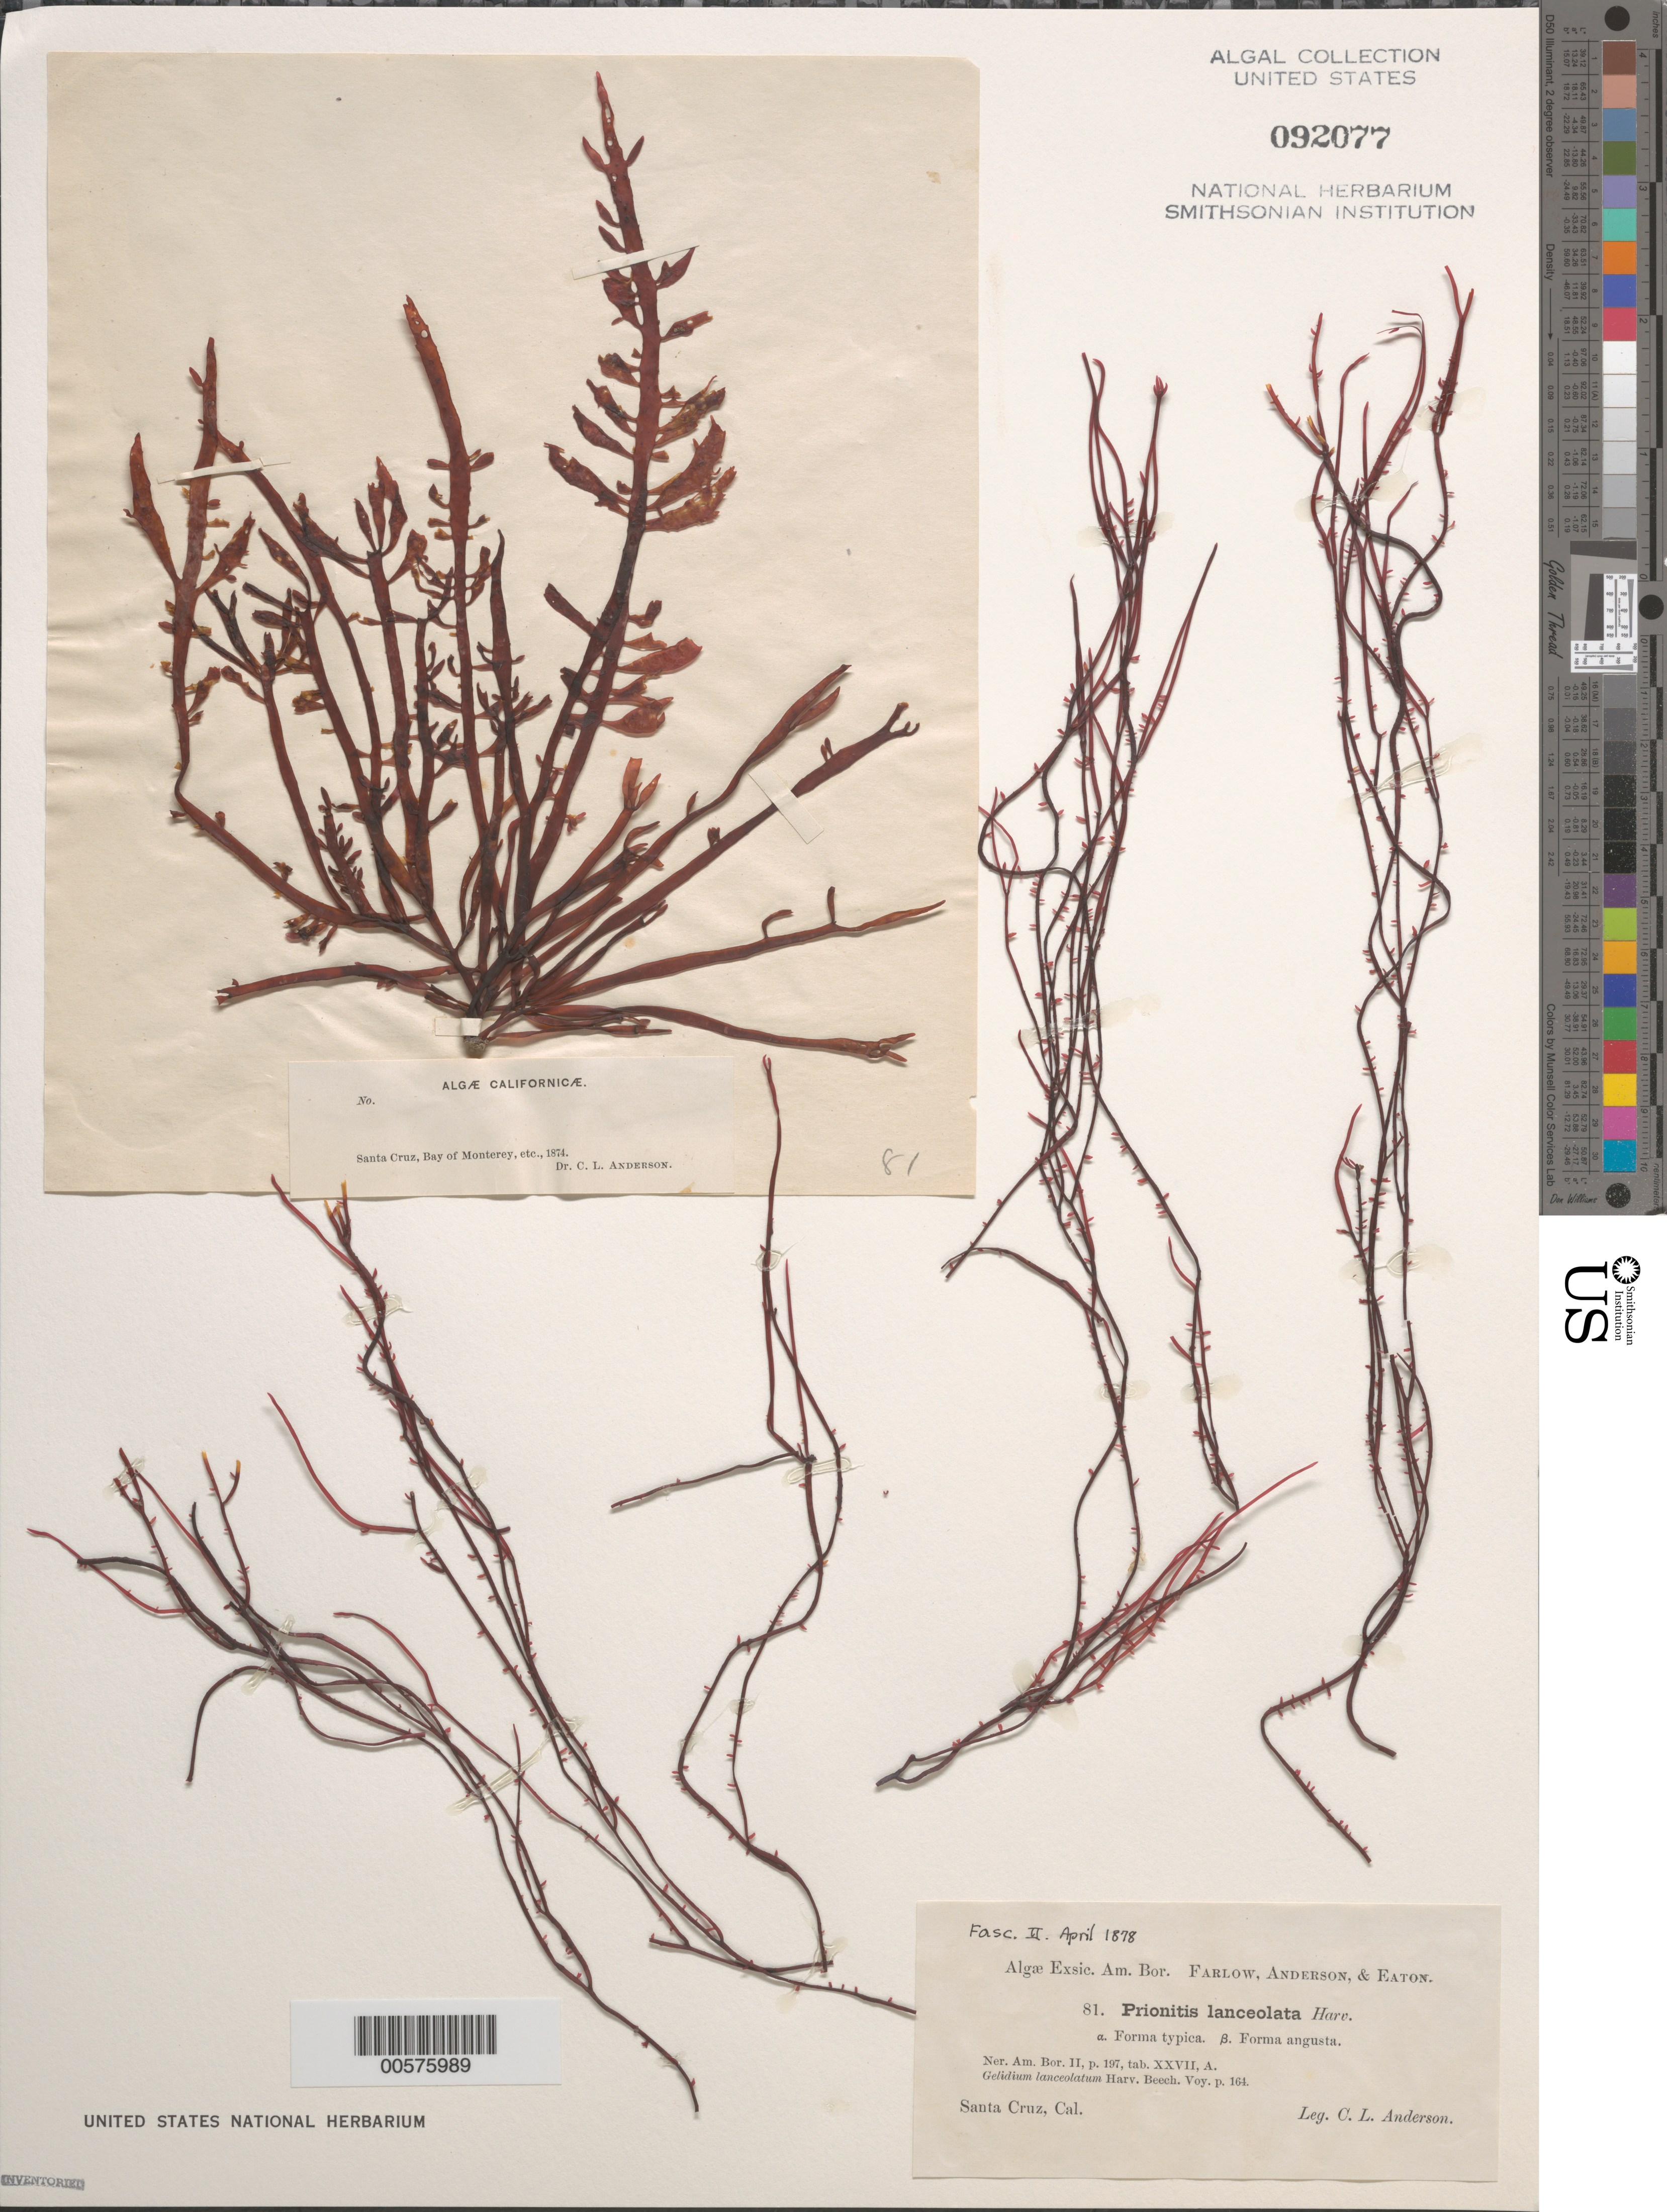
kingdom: Plantae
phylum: Rhodophyta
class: Florideophyceae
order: Cryptonemiales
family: Cryptonemiaceae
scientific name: Prionitis lanceolata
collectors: C. L. Anderson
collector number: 81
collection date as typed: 1874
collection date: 1874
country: United States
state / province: California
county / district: Santa Cruz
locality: Santa Cruz, Monterey Bay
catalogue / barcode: US 92077